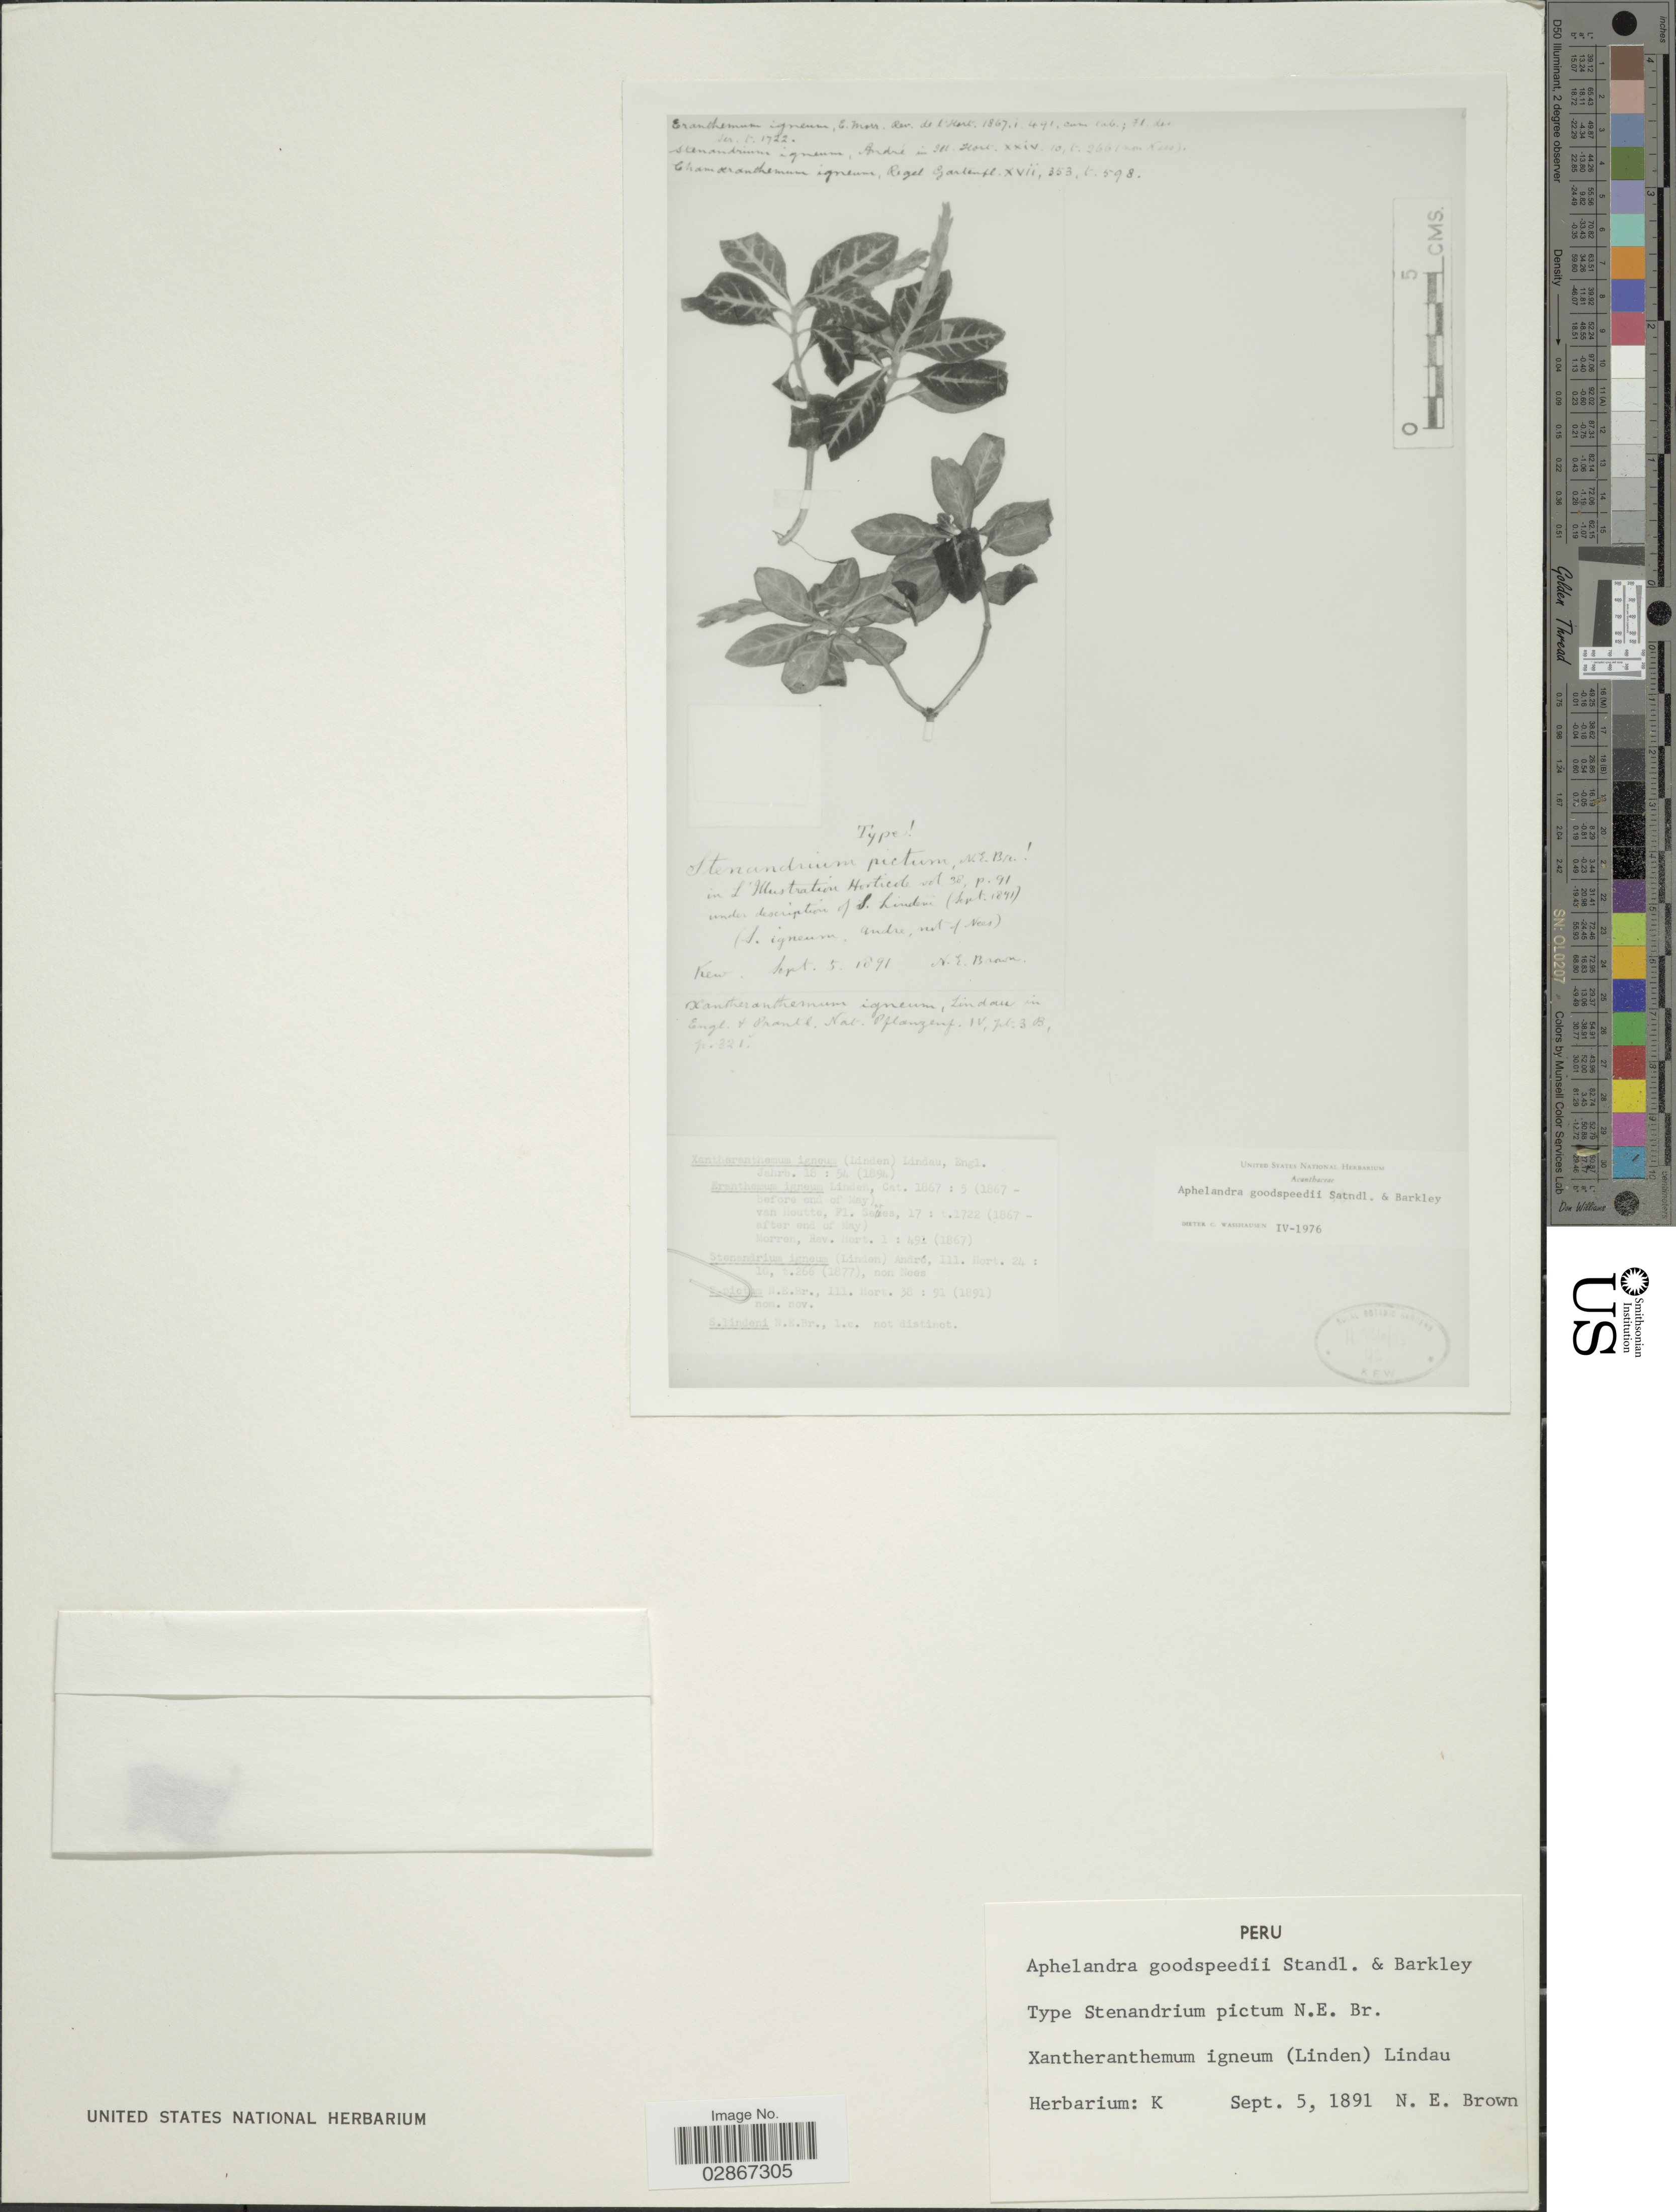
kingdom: Plantae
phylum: Tracheophyta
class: Magnoliopsida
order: Lamiales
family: Acanthaceae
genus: Aphelandra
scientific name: Aphelandra maculata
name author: (Tafalla ex Nees) Voss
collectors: N. Brown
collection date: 1891-09-05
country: Peru